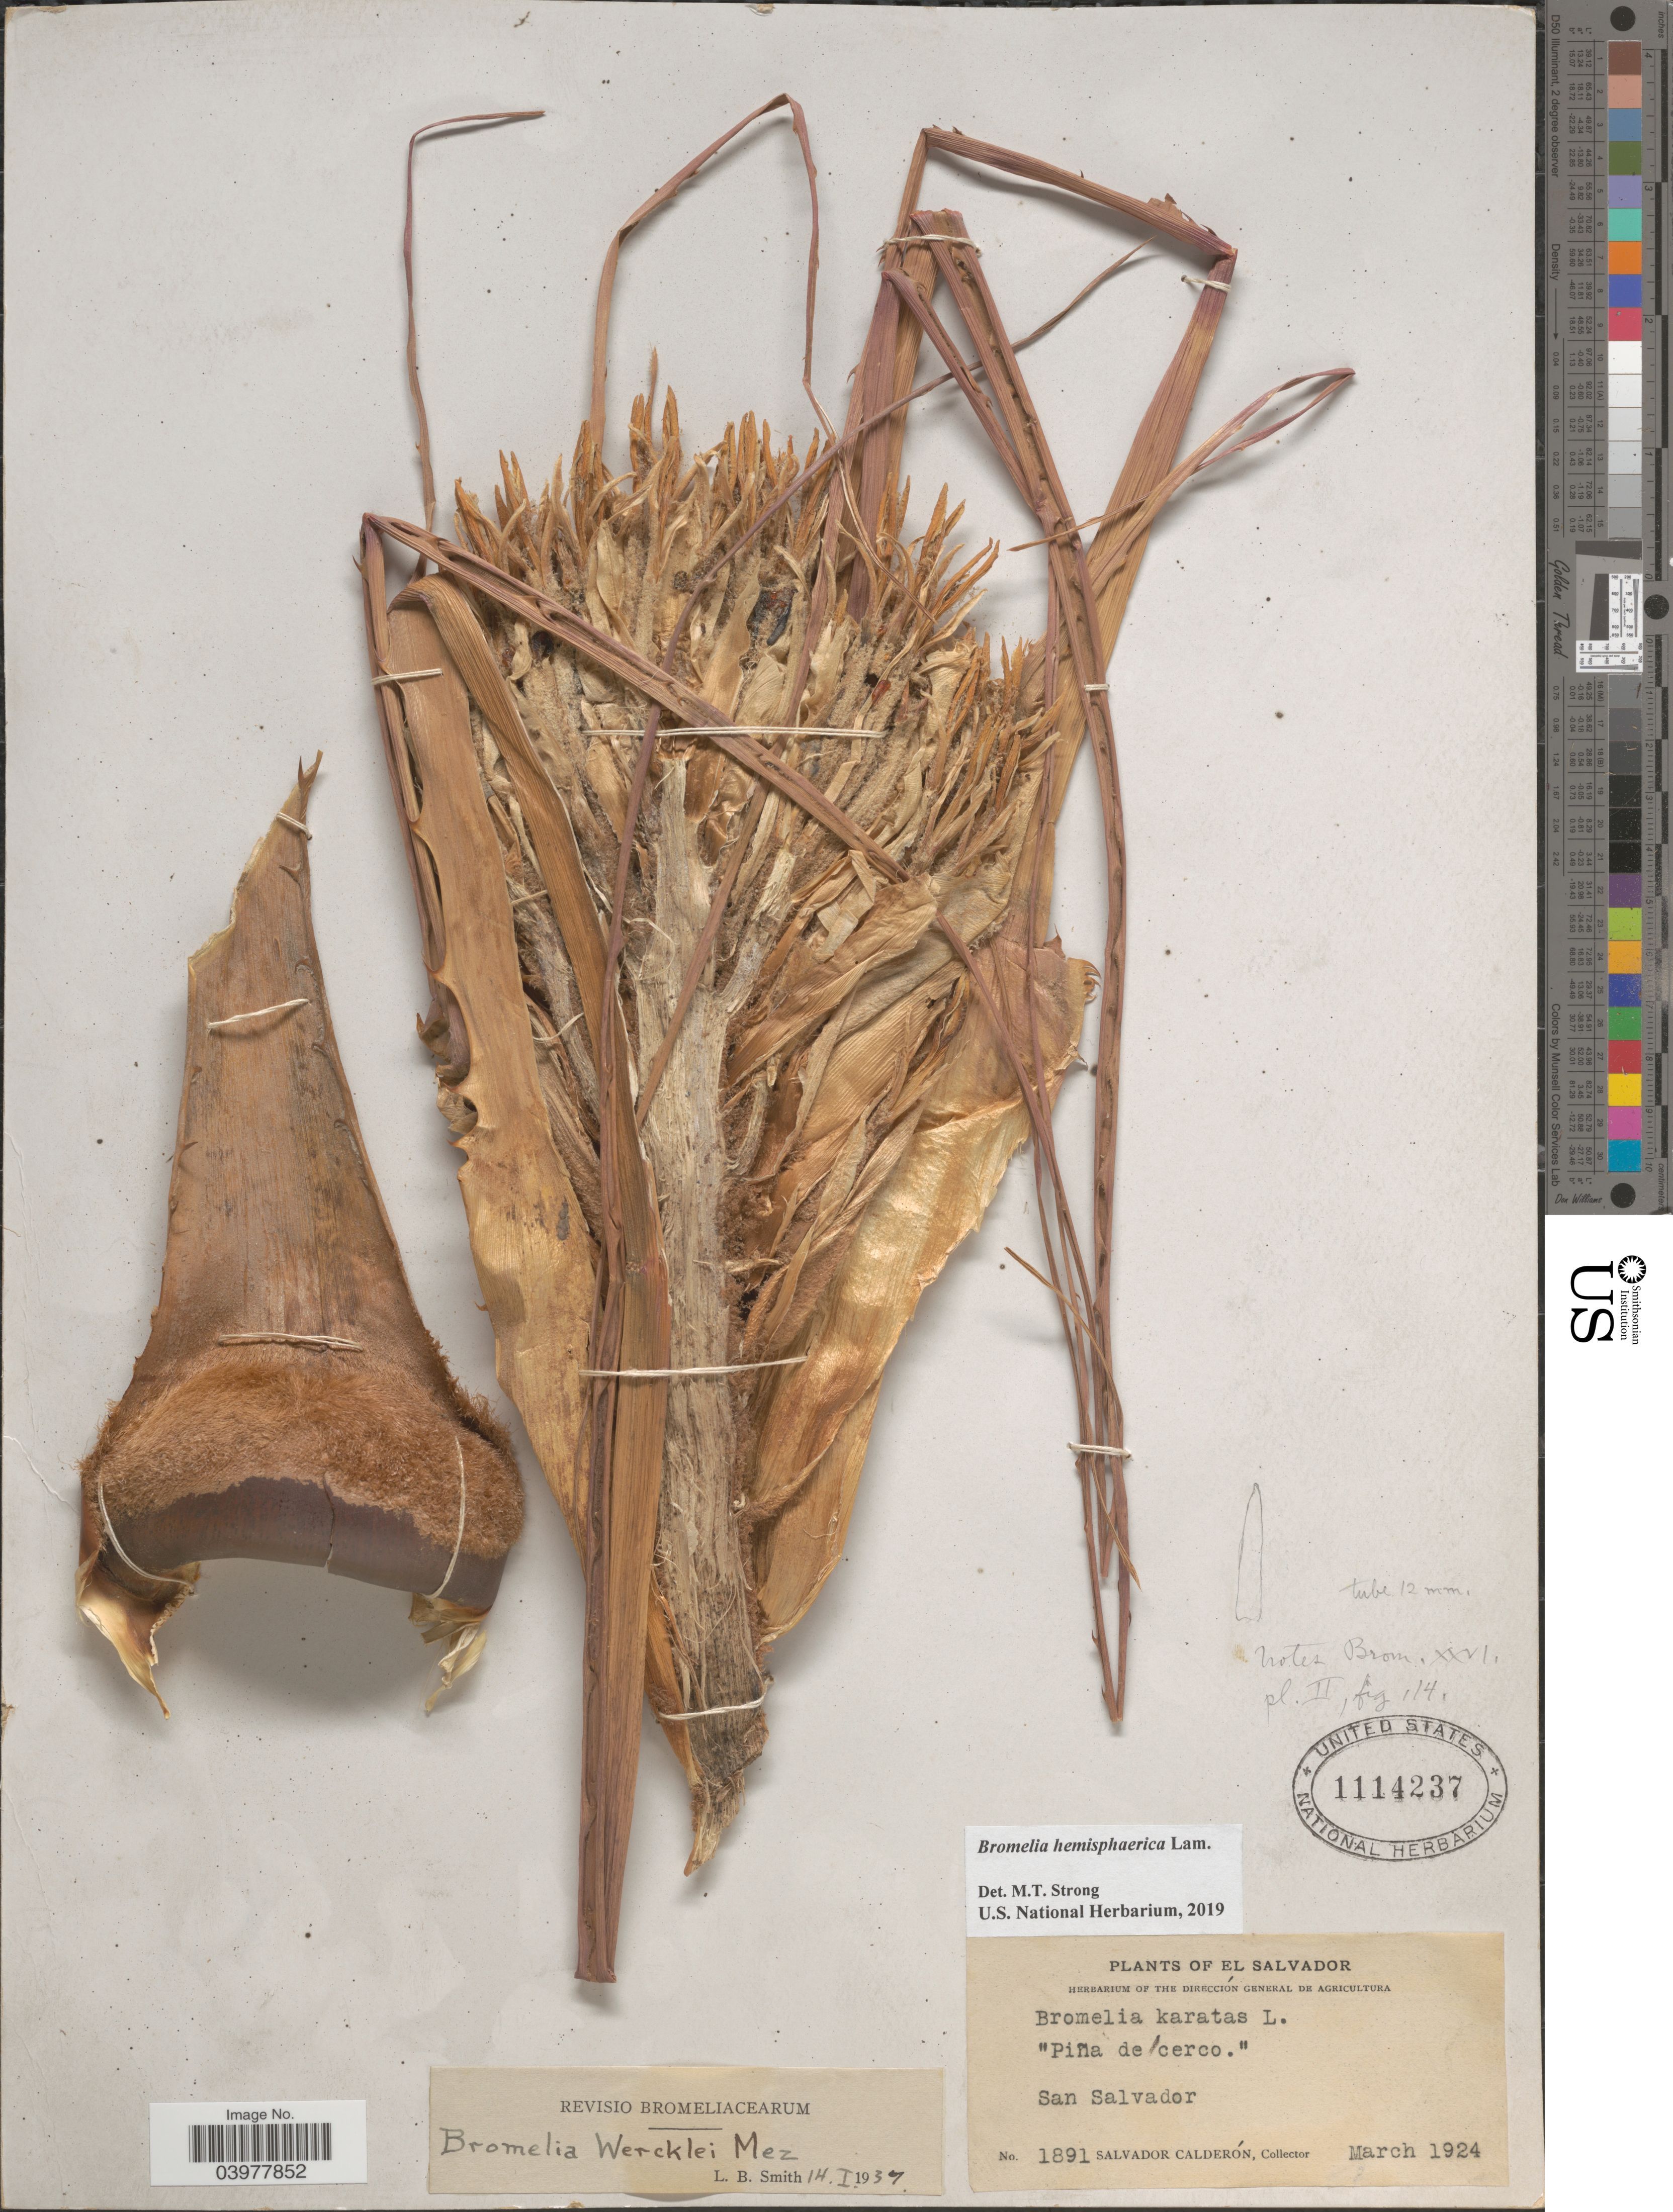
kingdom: Plantae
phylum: Tracheophyta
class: Liliopsida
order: Poales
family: Bromeliaceae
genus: Bromelia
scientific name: Bromelia hemispherica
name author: Lam.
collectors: S. Calderón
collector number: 1891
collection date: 1924-03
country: El Salvador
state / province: San Salvador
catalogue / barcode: US 1114237